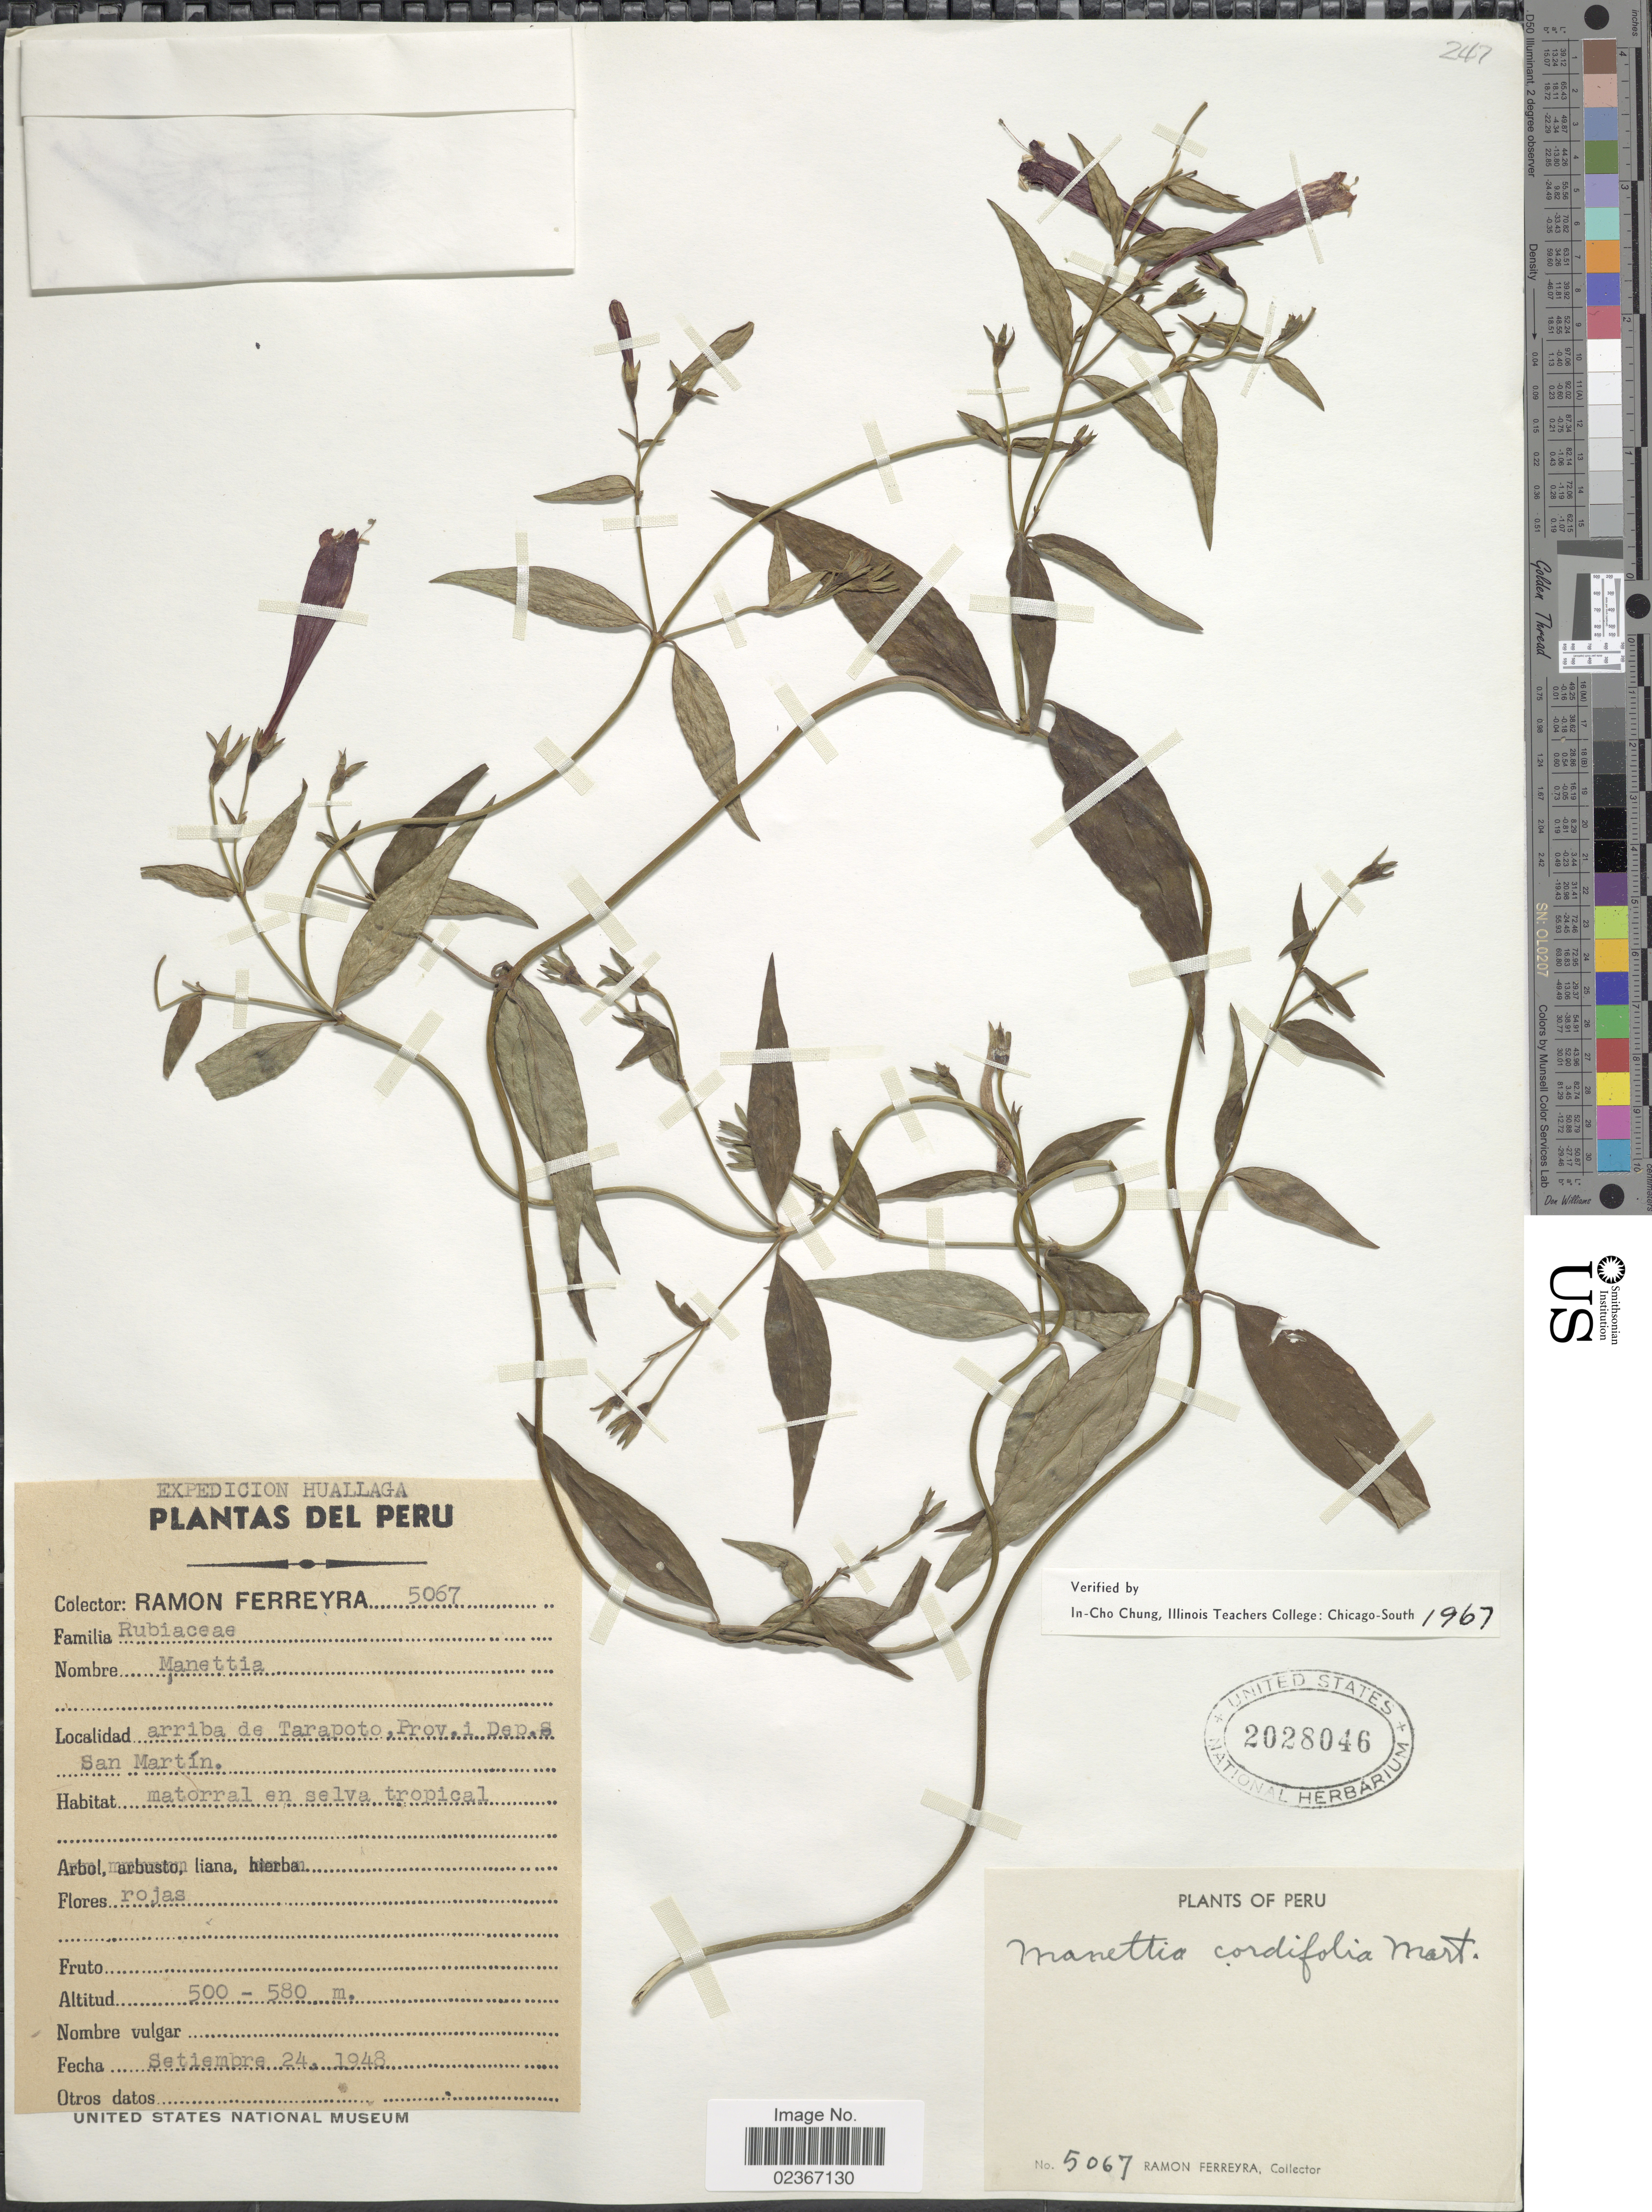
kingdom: Plantae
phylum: Tracheophyta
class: Magnoliopsida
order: Gentianales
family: Rubiaceae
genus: Manettia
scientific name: Manettia cordifolia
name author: Mart.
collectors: R. A. Ferreyra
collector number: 5076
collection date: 1948-09-24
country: Peru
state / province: San Martín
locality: Huallaga. Arriba de Tarapoto, Prov. i Dep. S San Martin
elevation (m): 500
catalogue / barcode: US 2028046